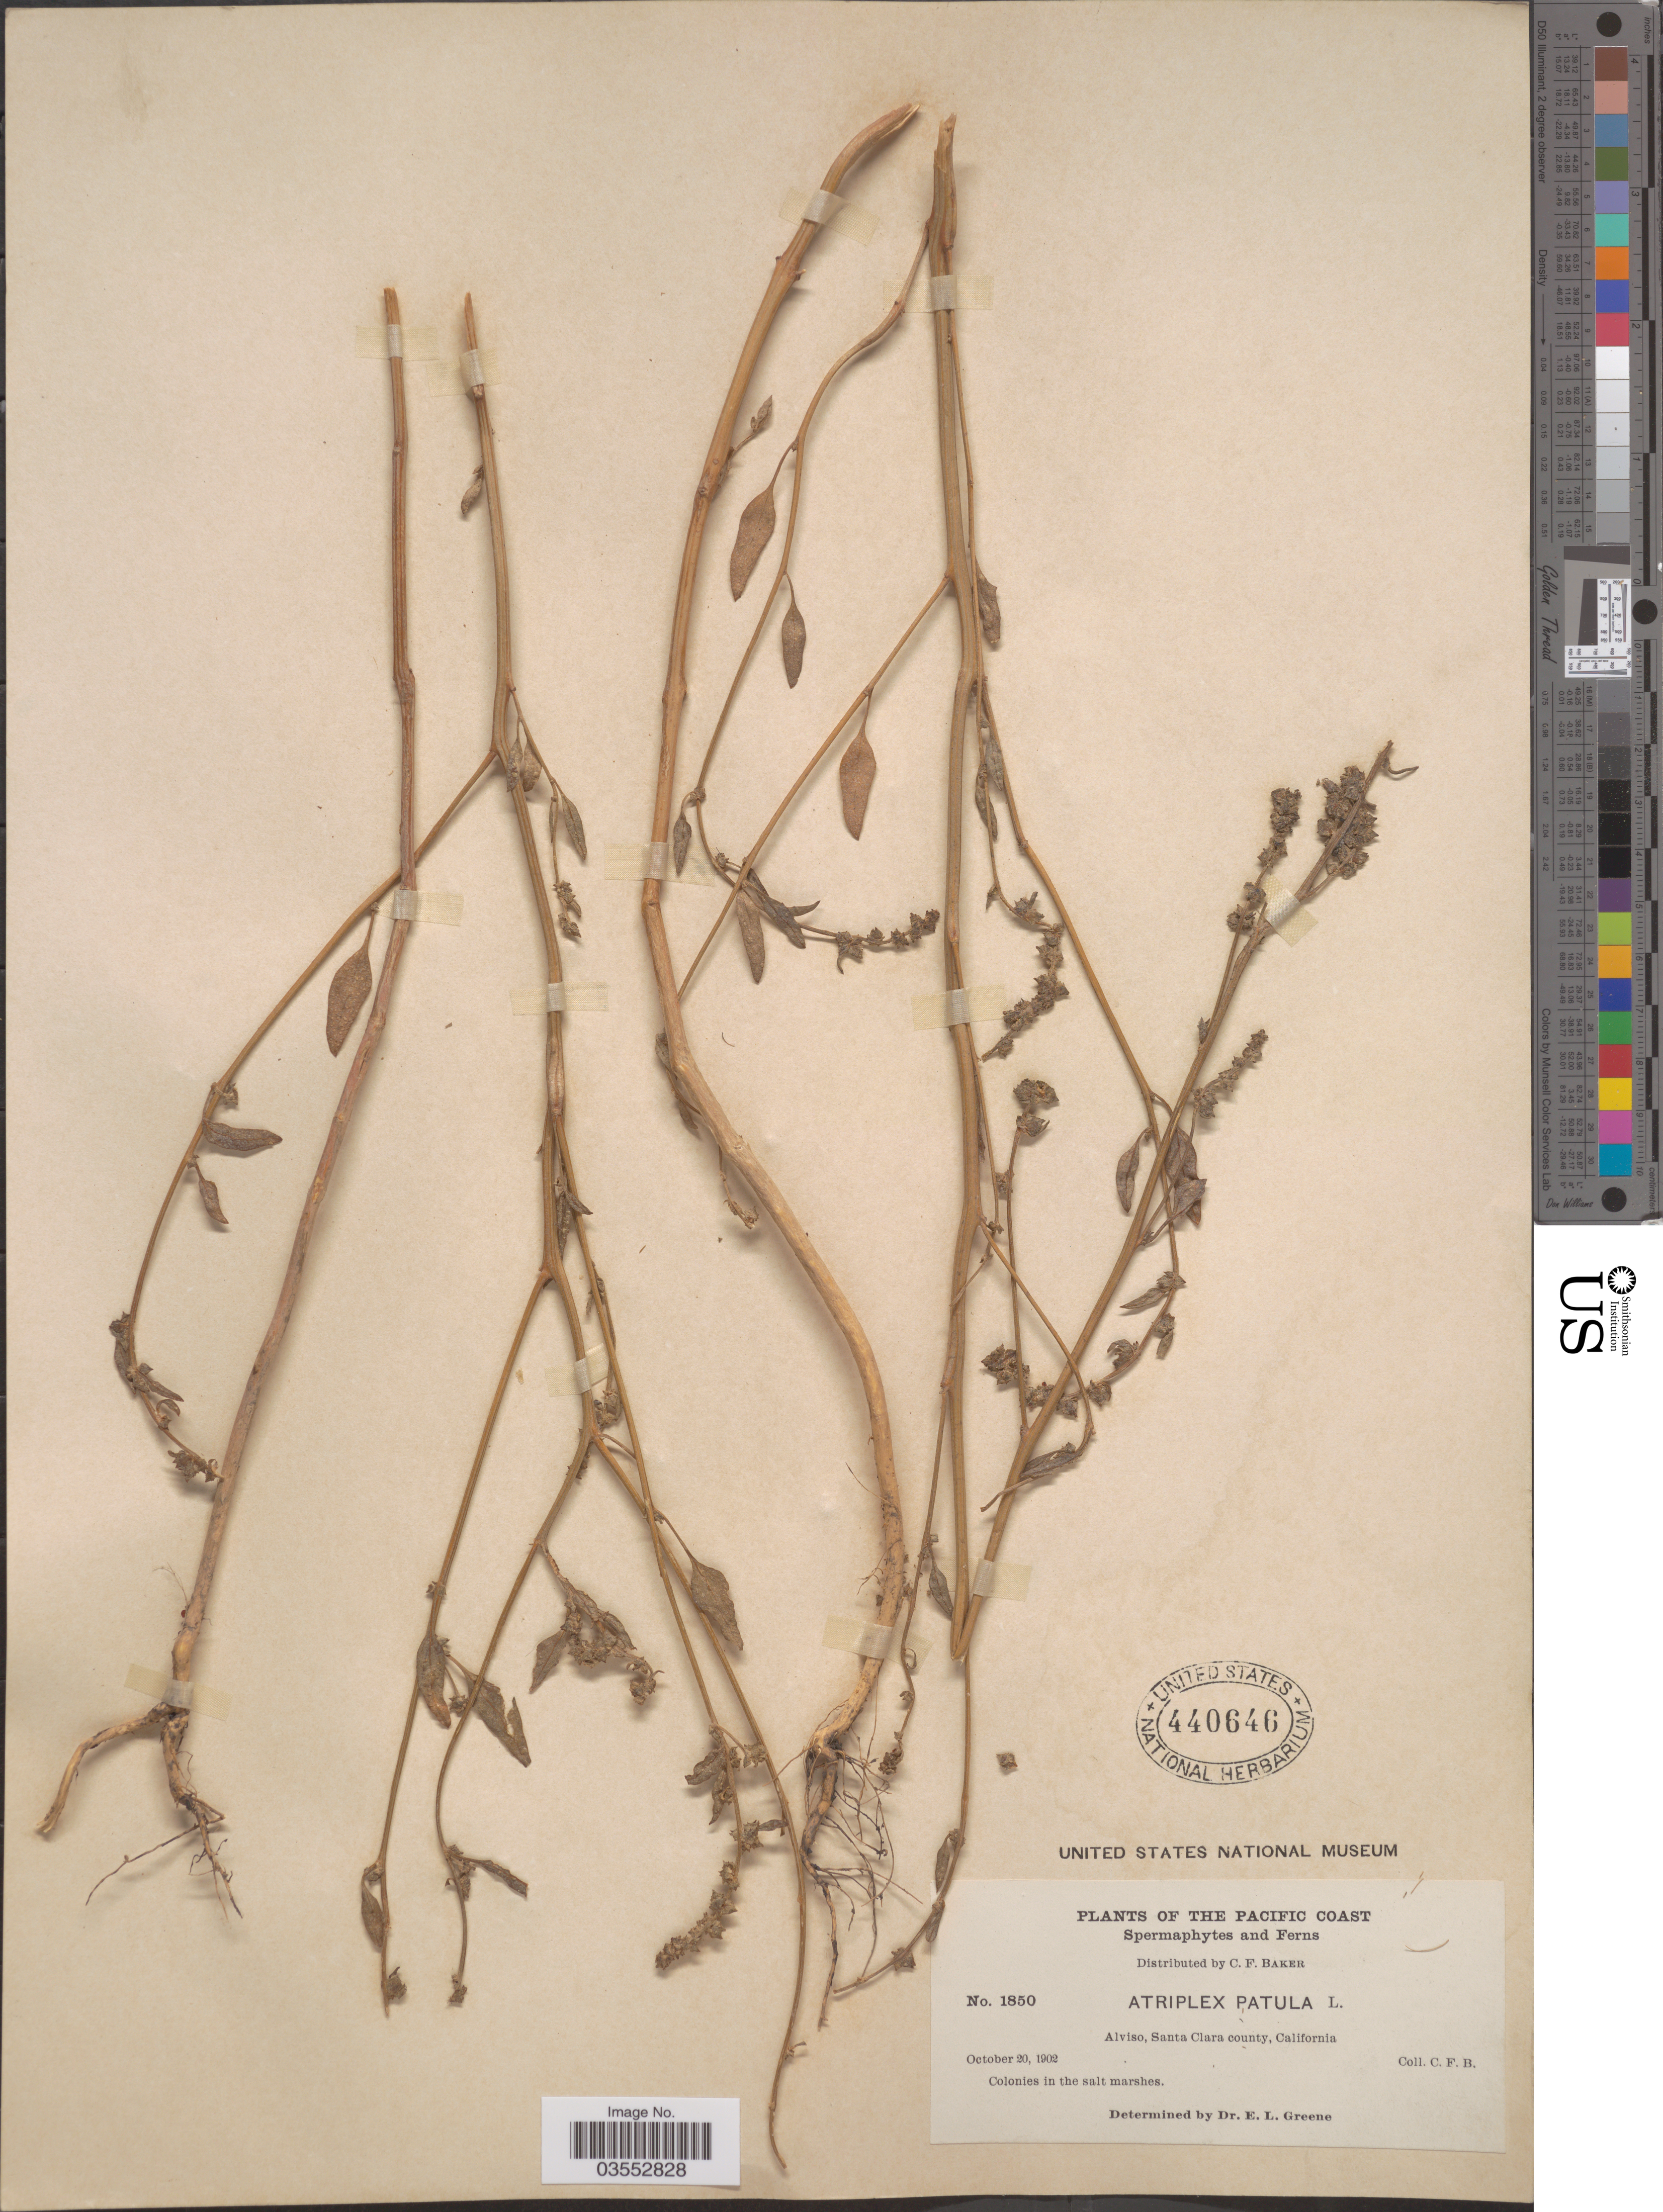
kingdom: Plantae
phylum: Tracheophyta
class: Magnoliopsida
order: Caryophyllales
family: Amaranthaceae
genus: Atriplex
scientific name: Atriplex subspicata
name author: (Nutt.) Rydb.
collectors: C. F. Baker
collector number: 1850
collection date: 1902-10-20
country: United States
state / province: California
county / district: Santa Clara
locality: Pacific Coast. Alviso, Santa Clara County.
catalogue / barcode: US 440646